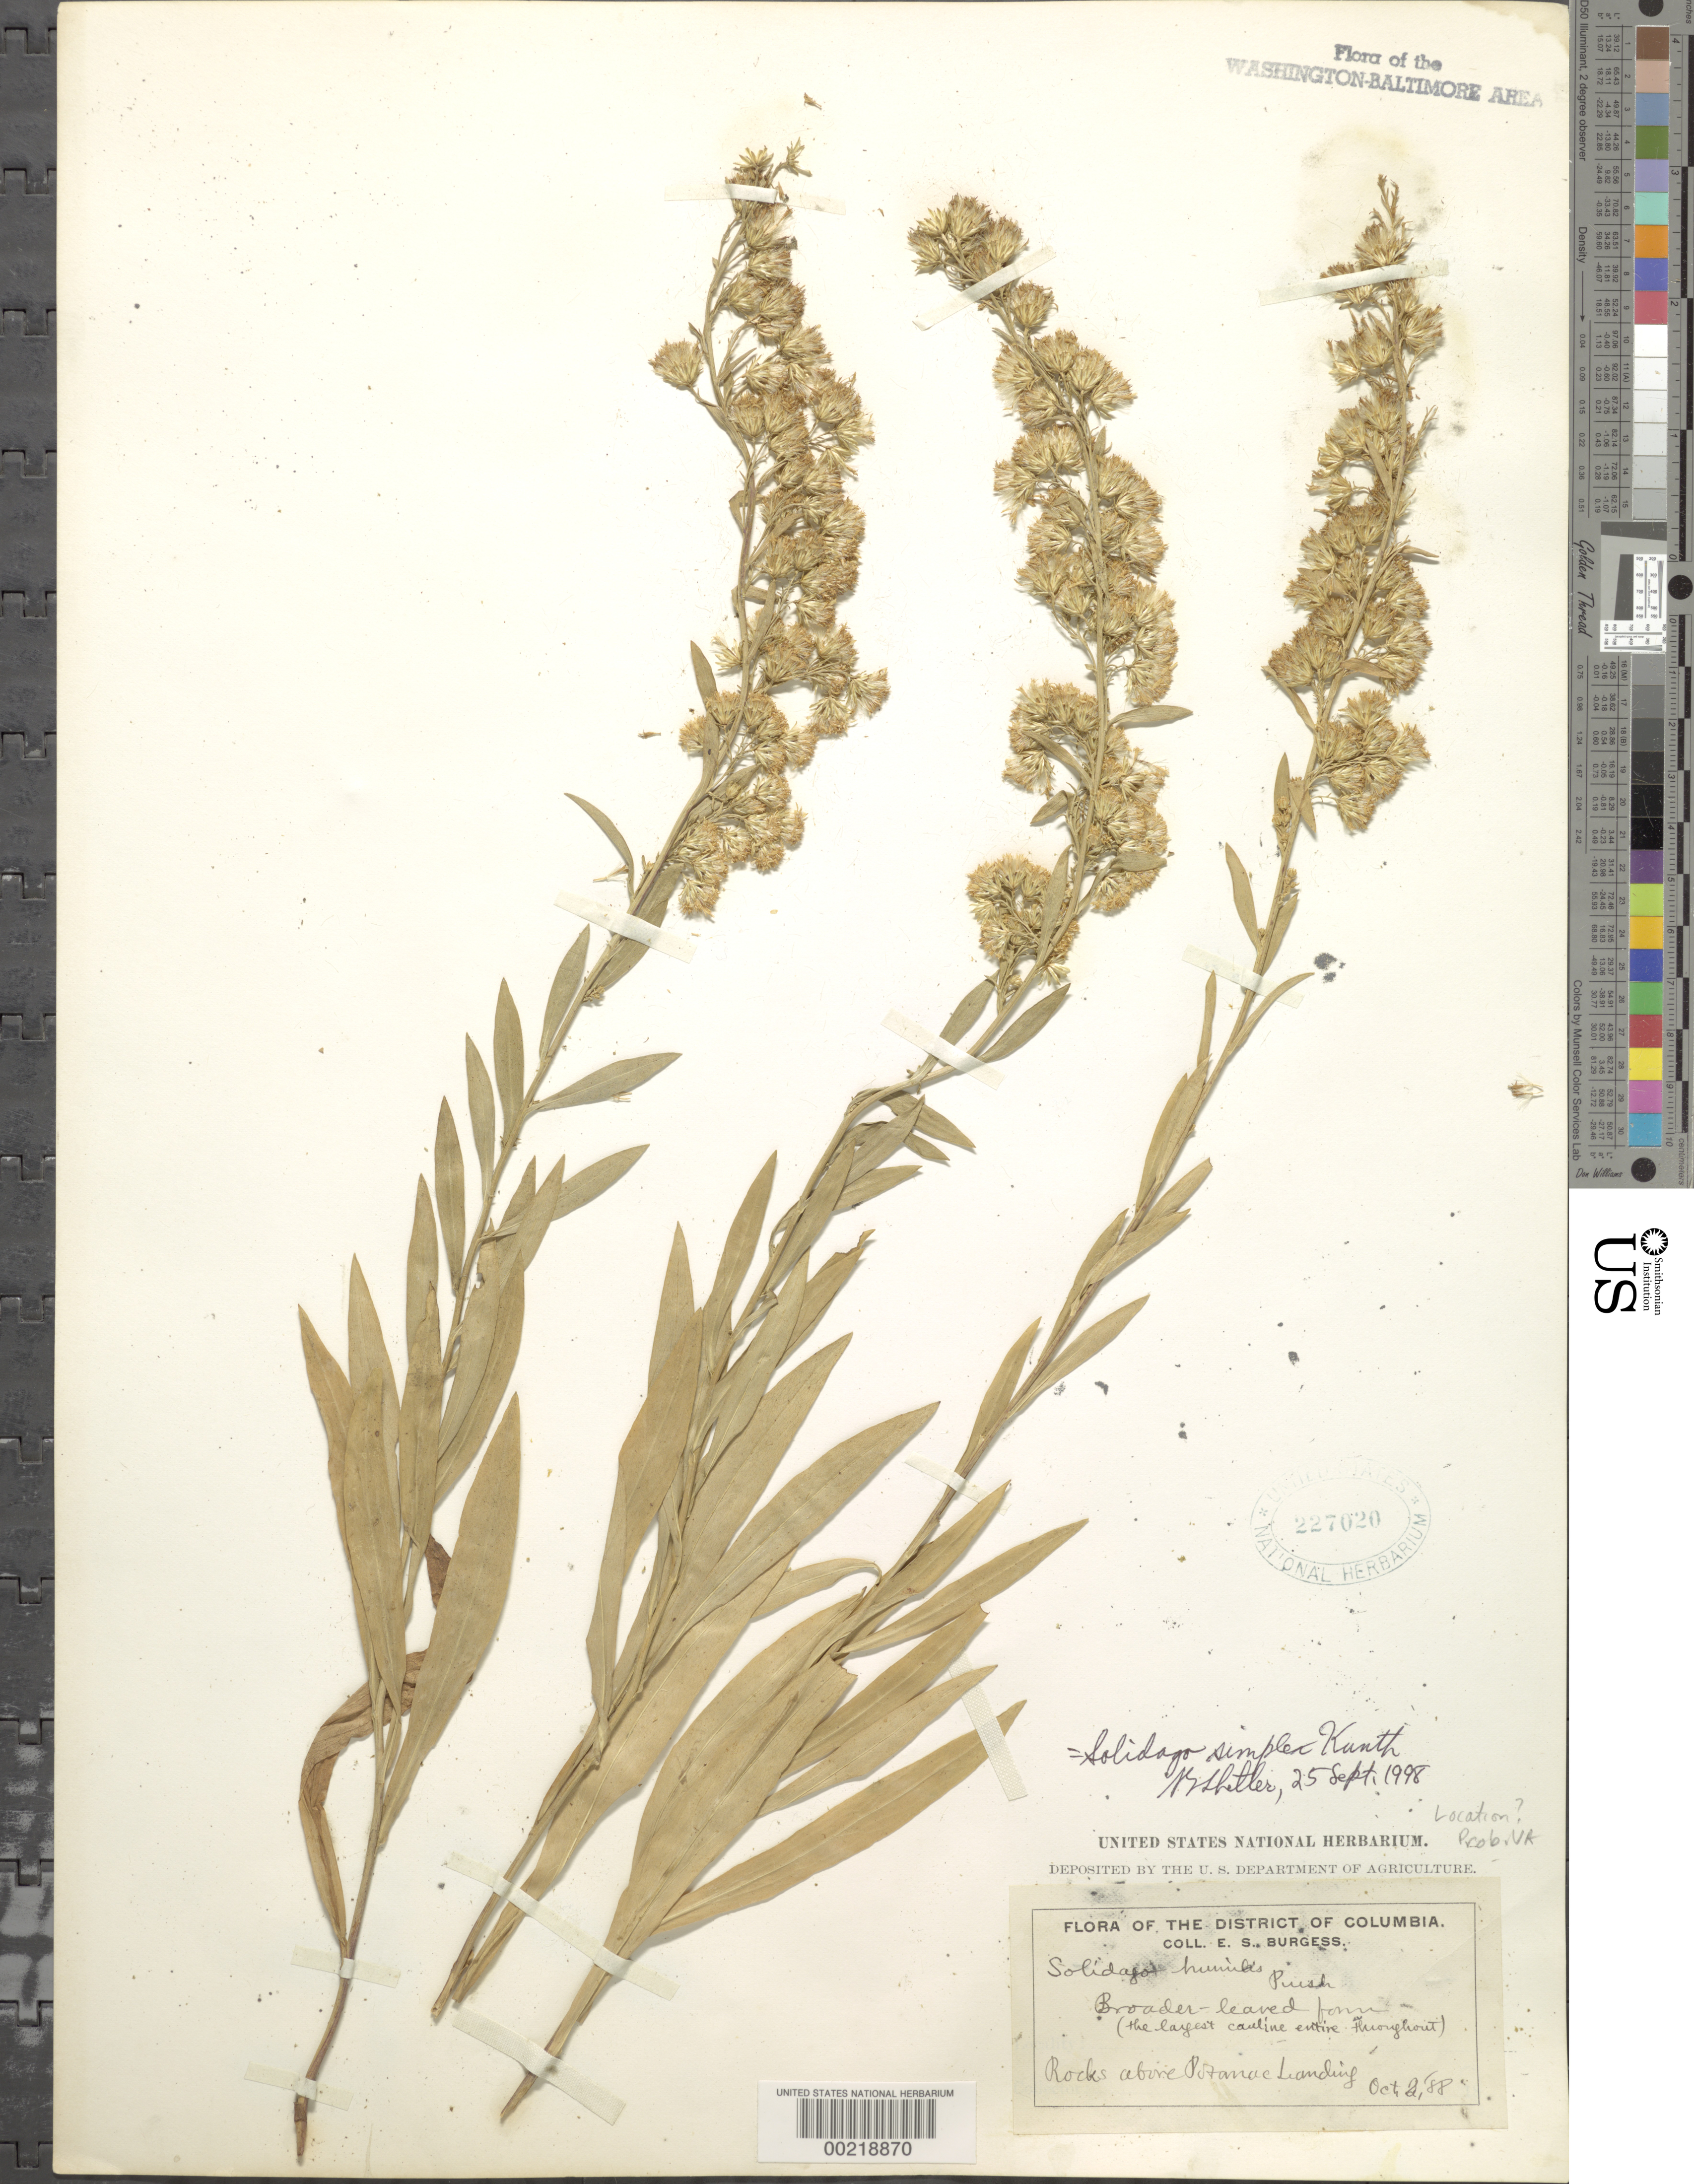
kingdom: Plantae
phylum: Tracheophyta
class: Magnoliopsida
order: Asterales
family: Asteraceae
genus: Solidago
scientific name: Solidago simplex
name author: Kunth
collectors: E. Burgess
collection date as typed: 02 Oct 1888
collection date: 1888-10-02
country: United States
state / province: Virginia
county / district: Arlington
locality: Above Potomac Landing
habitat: Rocks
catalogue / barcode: US 227020